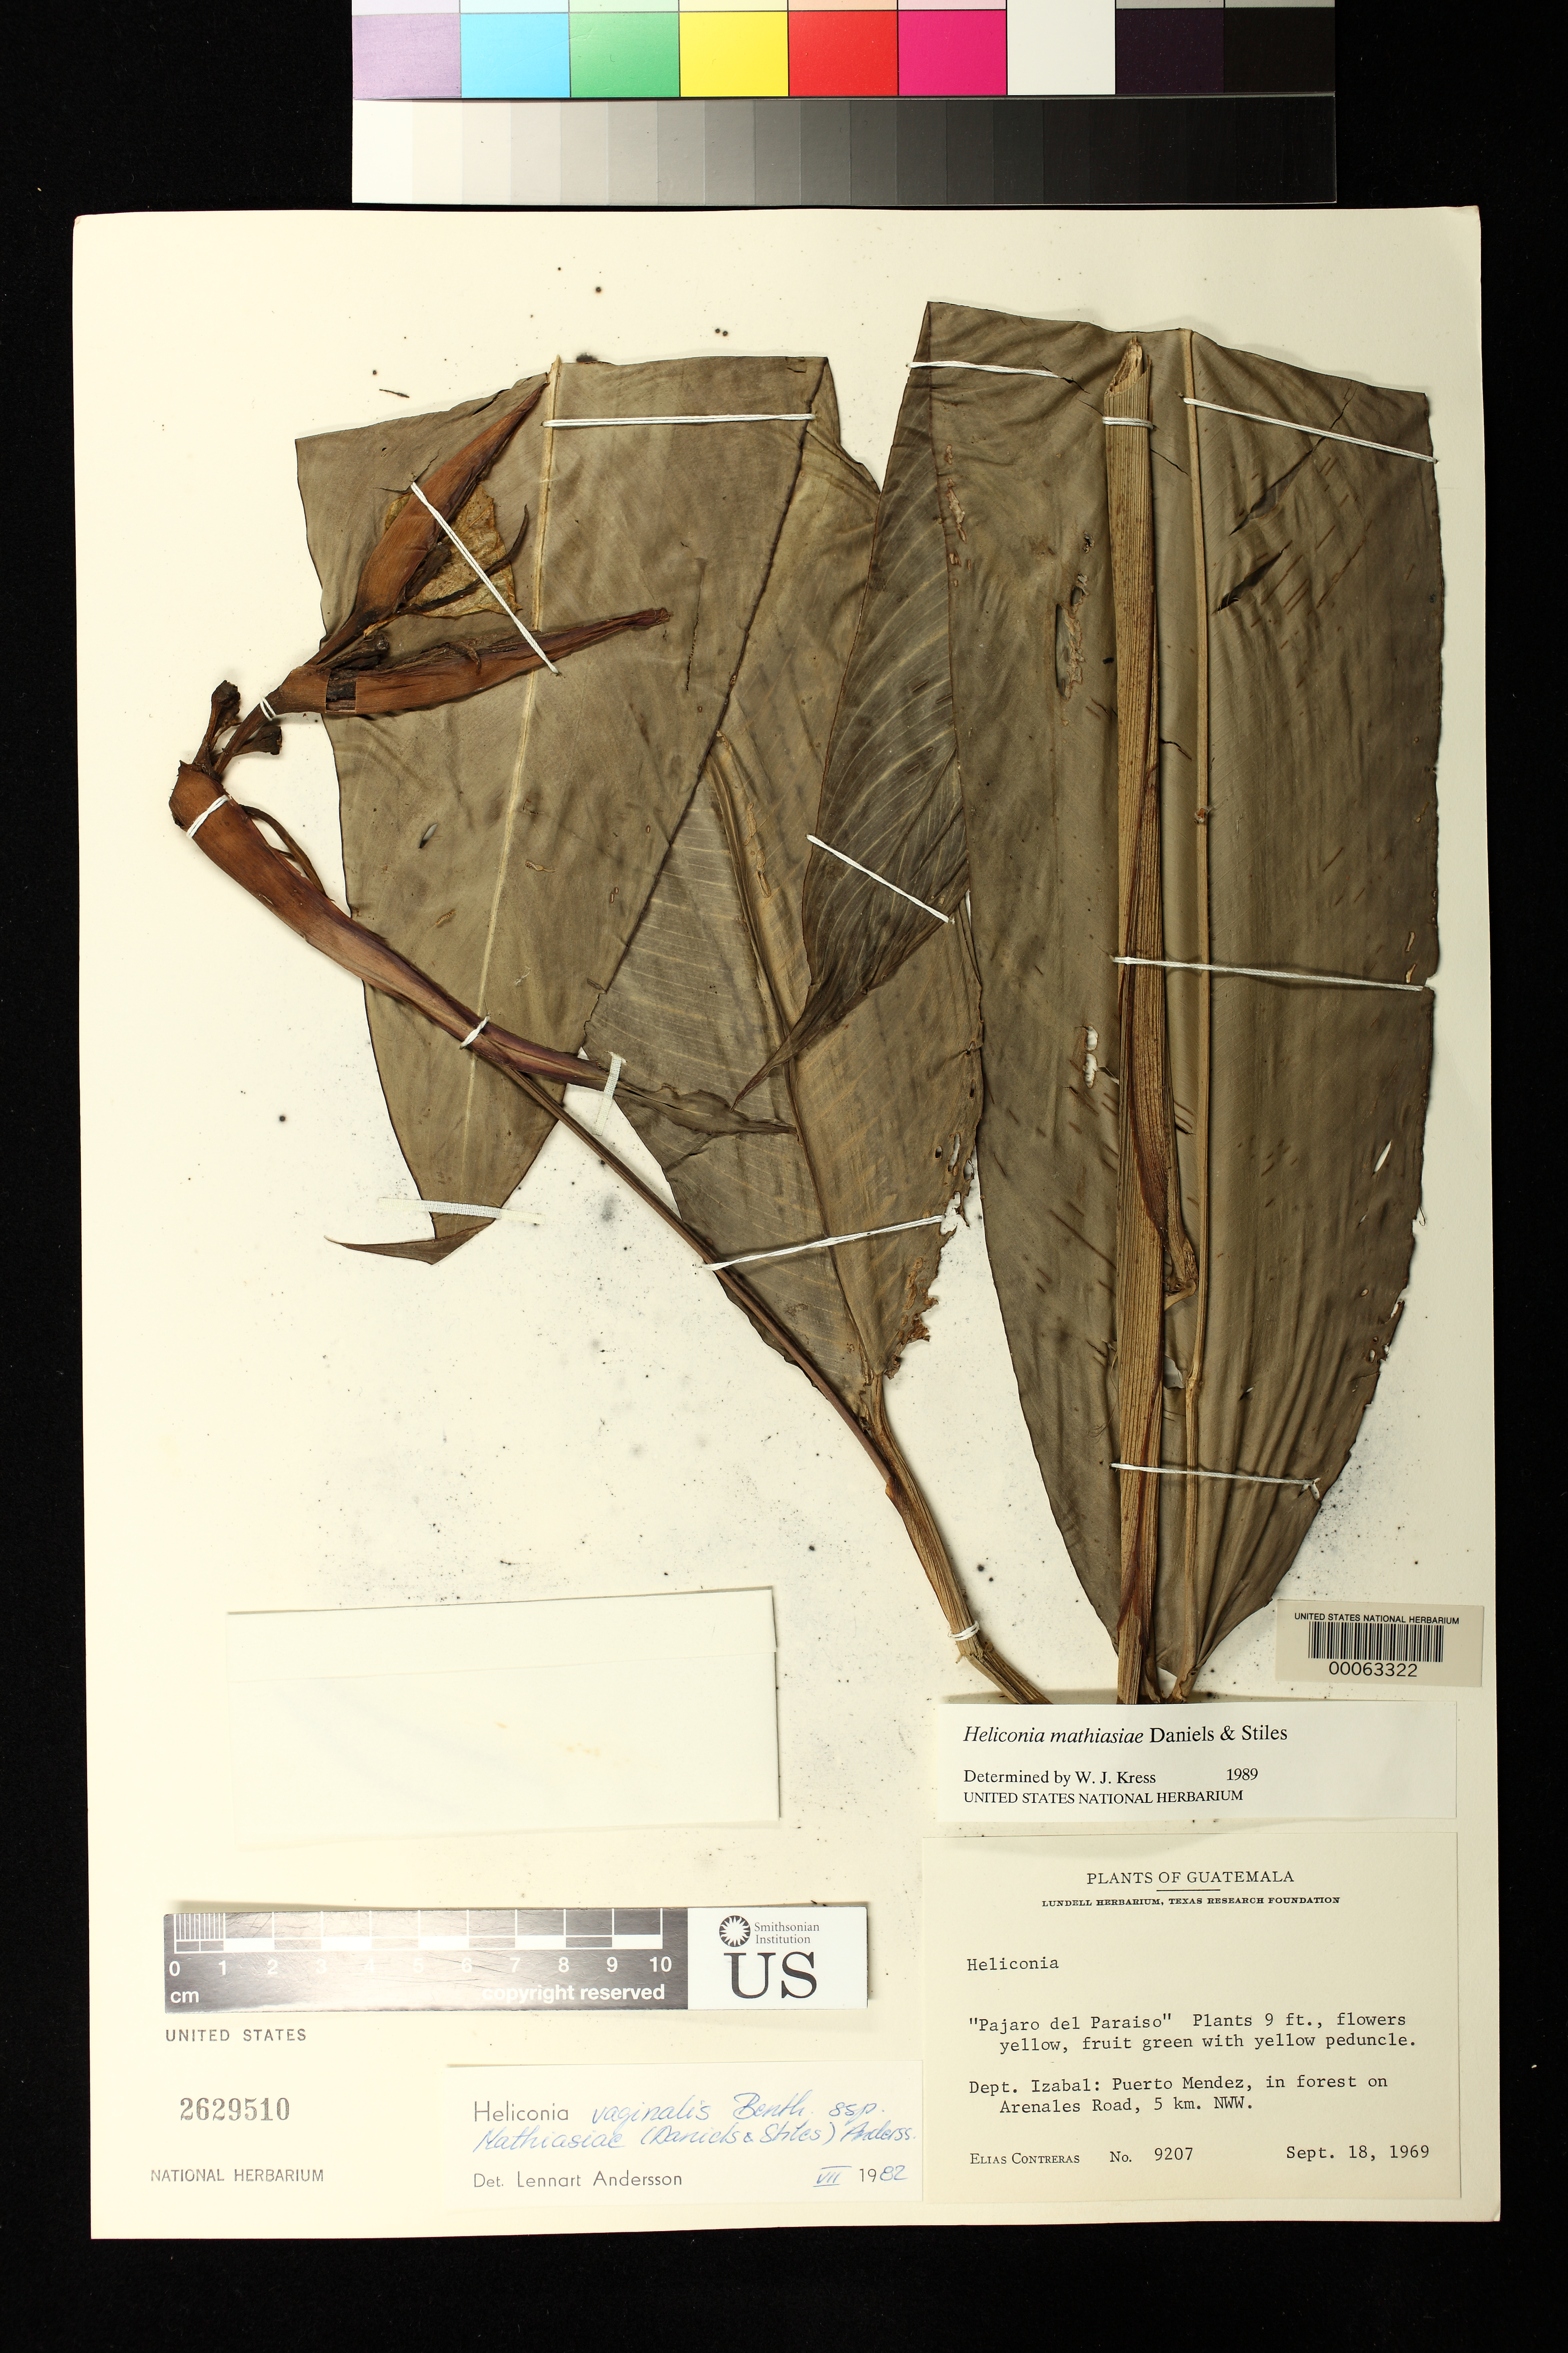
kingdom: Plantae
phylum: Tracheophyta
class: Liliopsida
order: Zingiberales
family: Heliconiaceae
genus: Heliconia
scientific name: Heliconia mathiasiae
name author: G.S. Daniels & F.G. Stiles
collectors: E. Contreras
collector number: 9207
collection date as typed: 18 Sep 1969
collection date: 1969-09-18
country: Guatemala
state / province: Izabal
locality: Puerto Mendez, in forest on Arenales Road, 5 km WNW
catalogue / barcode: US 2629510